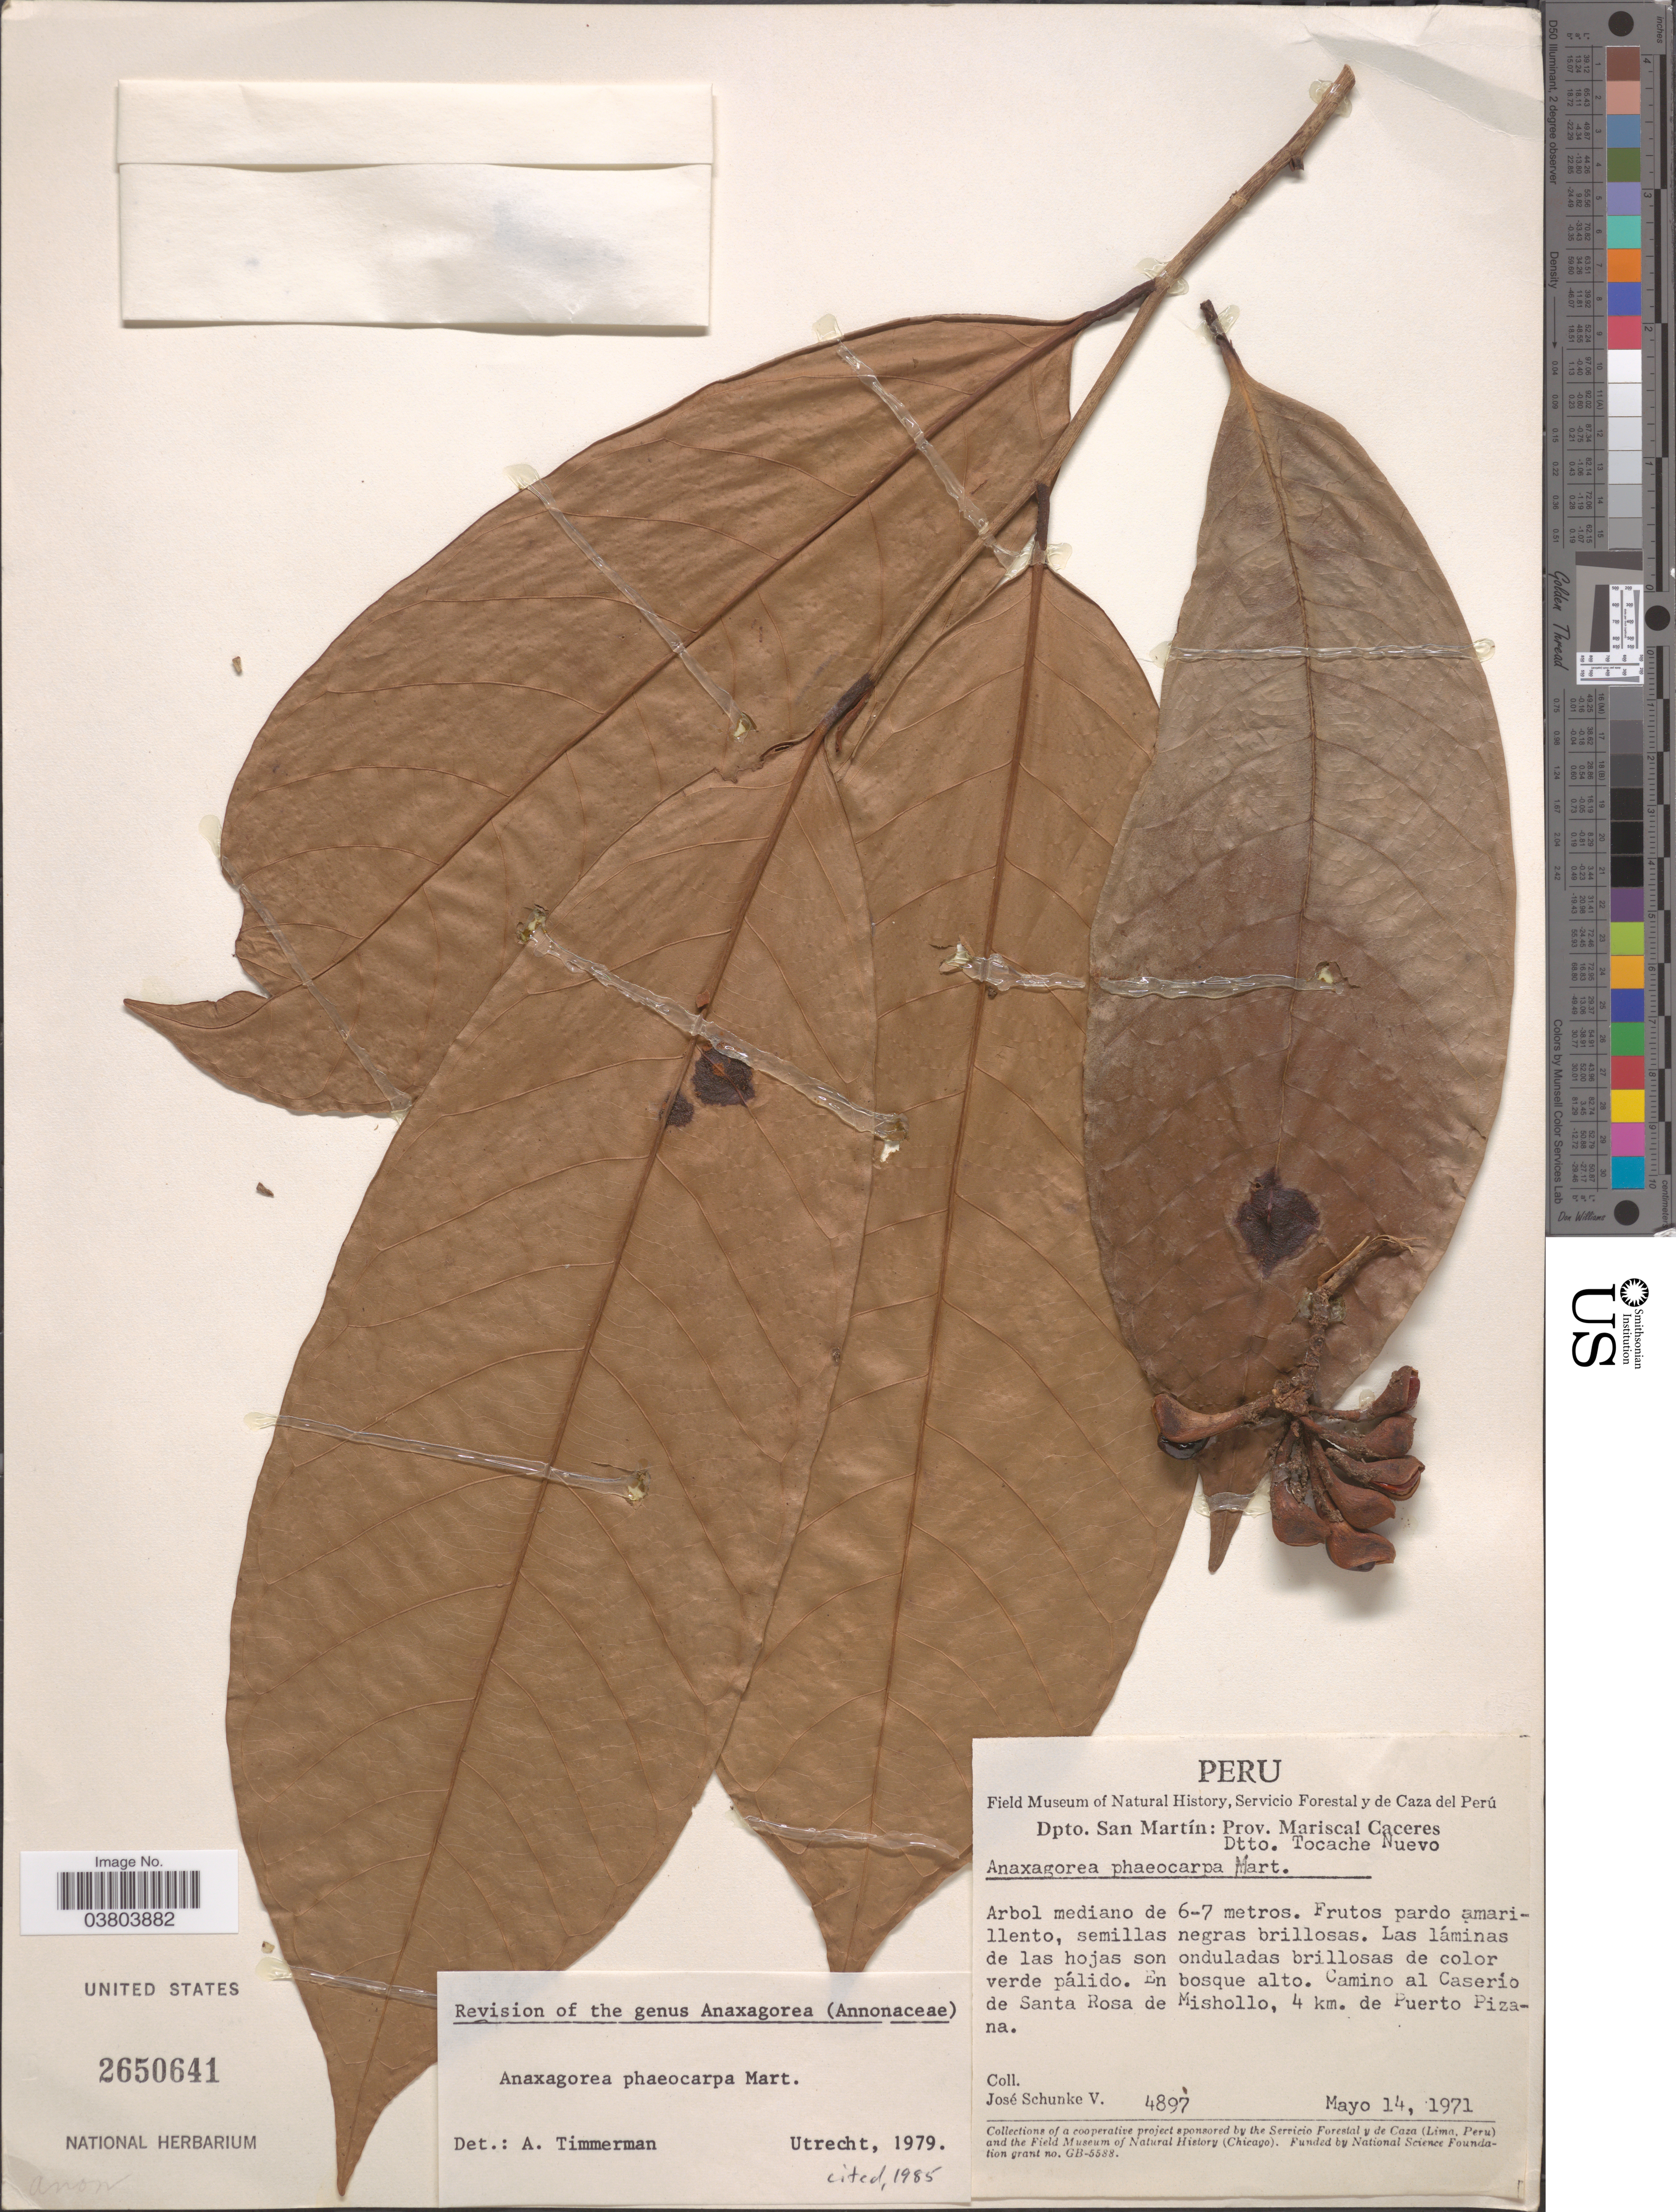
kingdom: Plantae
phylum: Tracheophyta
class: Magnoliopsida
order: Magnoliales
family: Annonaceae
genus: Anaxagorea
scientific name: Anaxagorea phaeocarpa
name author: Mart.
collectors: J. Schunke Vigo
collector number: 4897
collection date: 1971-05-14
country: Peru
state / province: San Martín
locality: Dpto. San Martín: Prov. Mariscal Caceres. Dtto. Tocache Nuevo. Camino al Caserío de Santa Rosa de Mishollo, 4 km. de Puerto Pizana.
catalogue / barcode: US 2650641